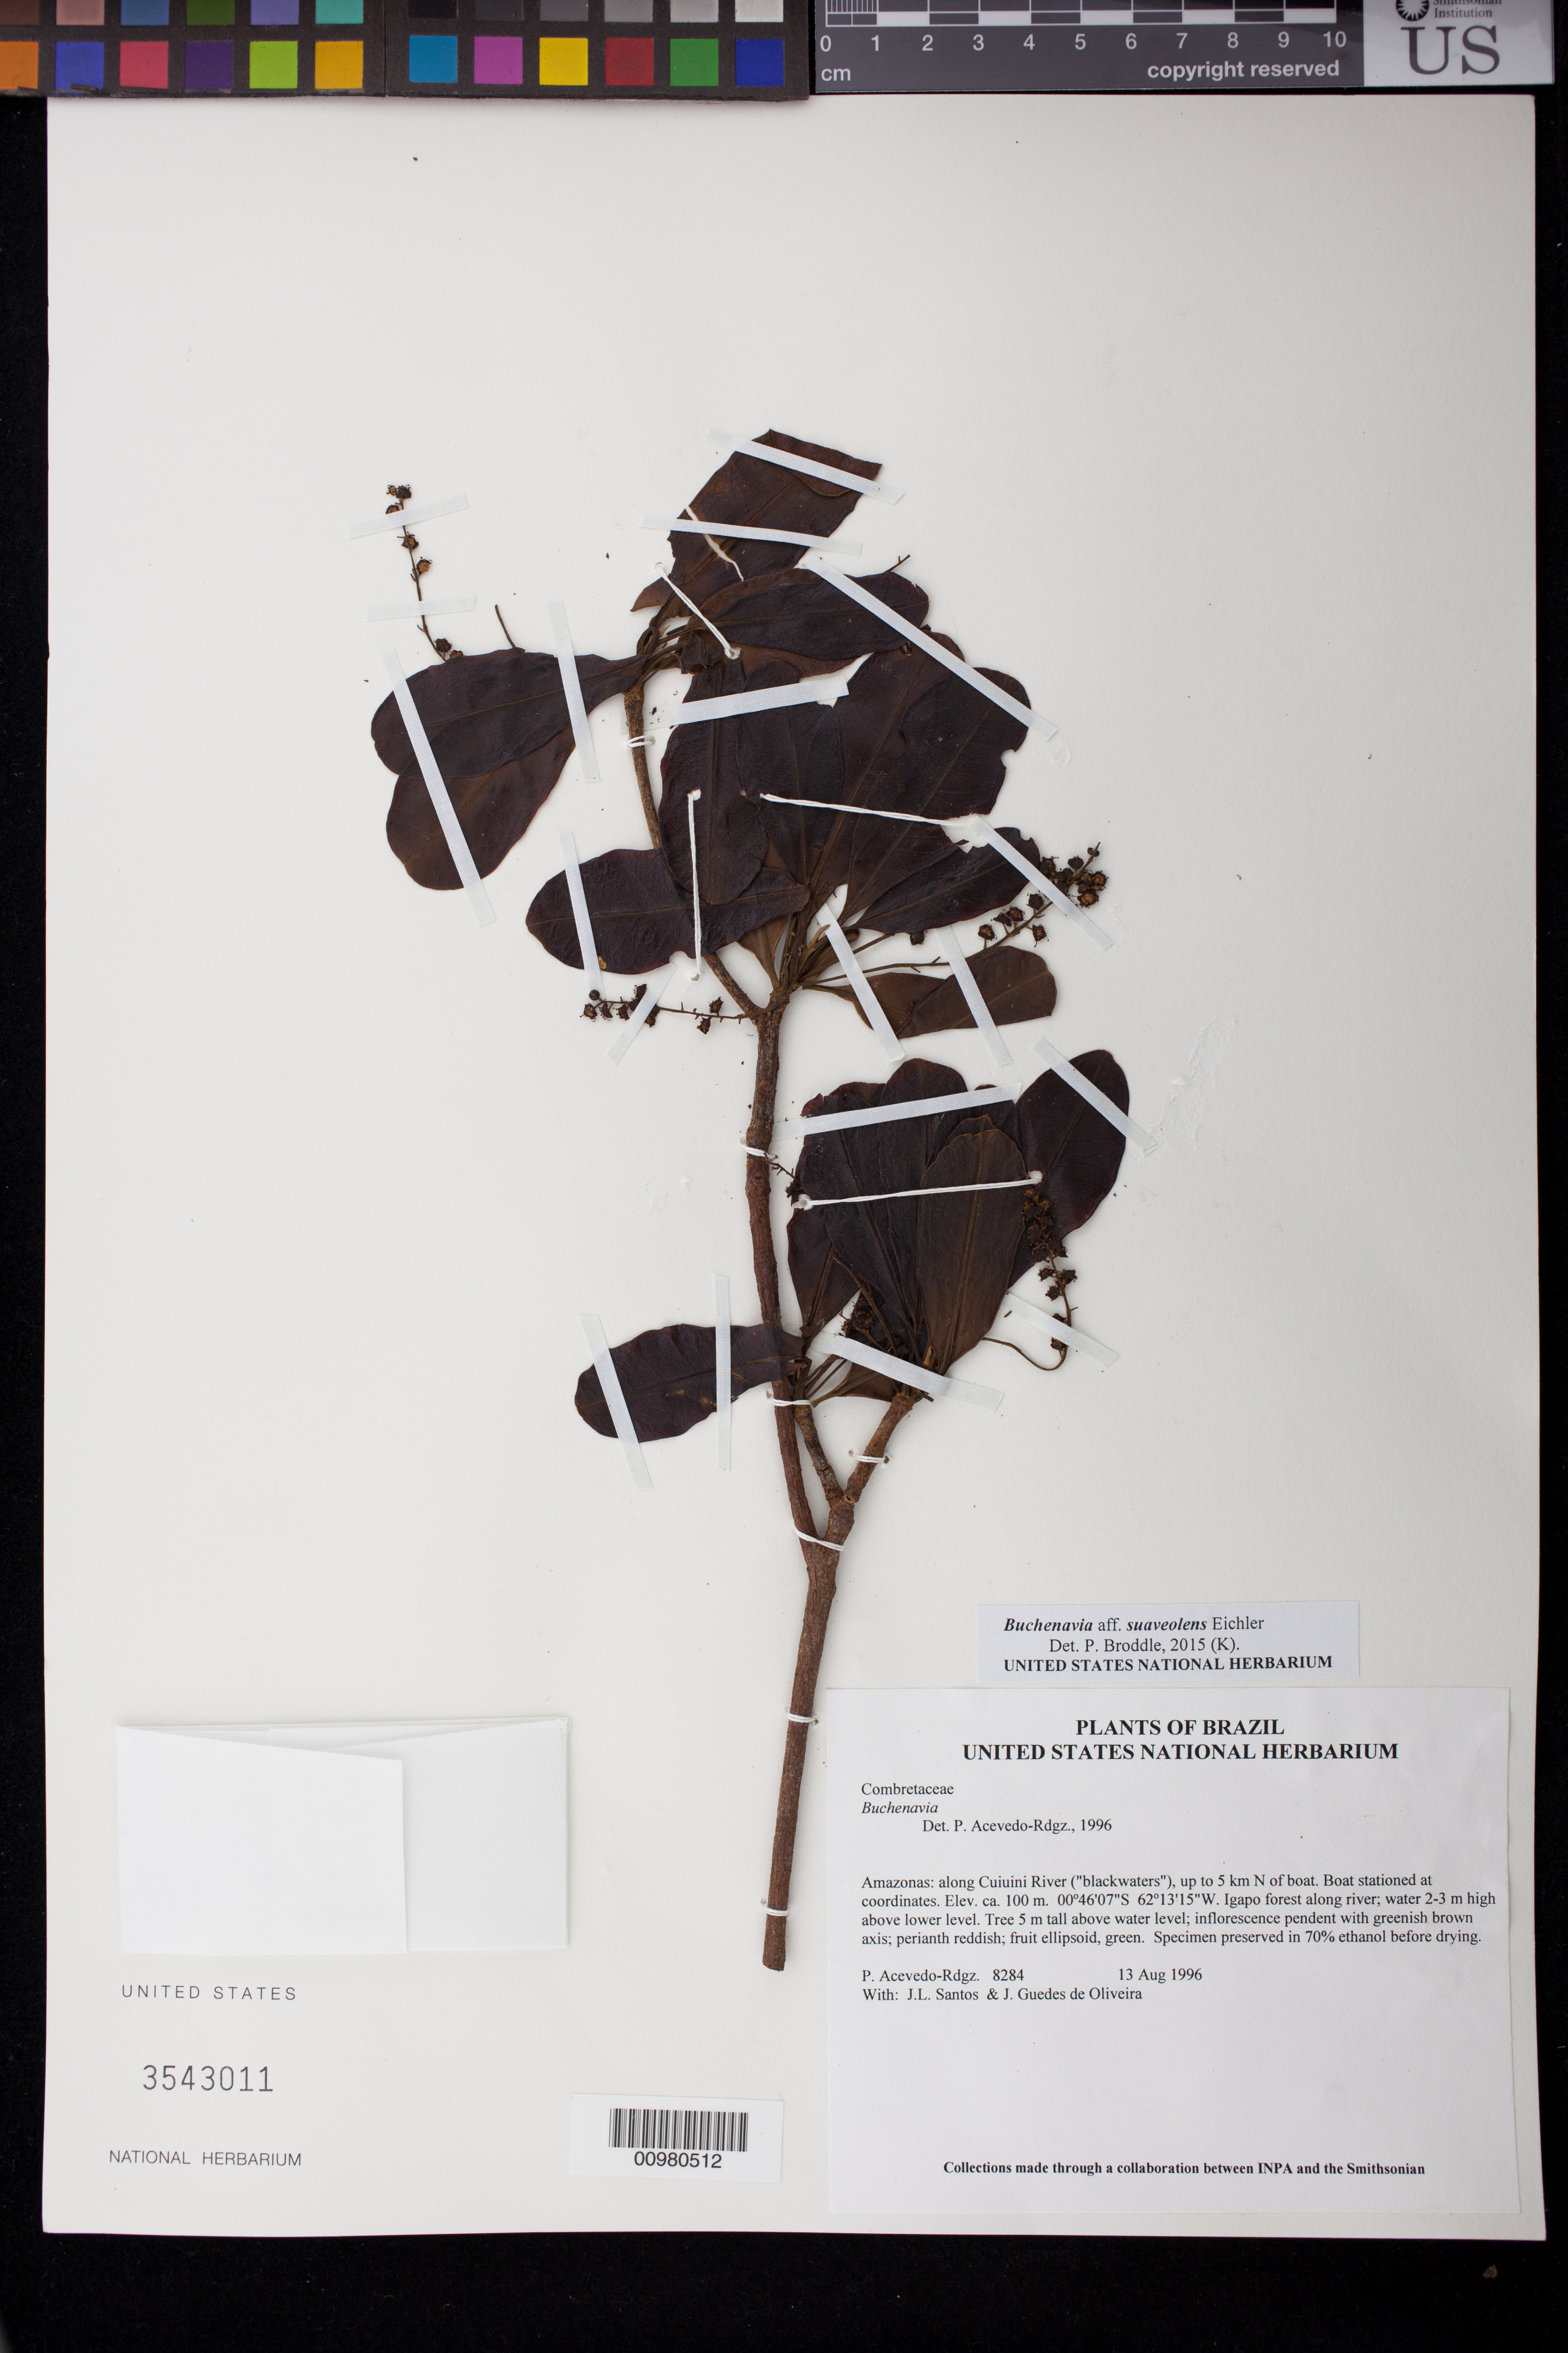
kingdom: Plantae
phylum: Tracheophyta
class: Magnoliopsida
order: Myrtales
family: Combretaceae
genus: Terminalia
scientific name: Terminalia suaveolens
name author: (Eichler) Gere & Boatwr.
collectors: P. Acevedo-Rodr., J. L. Santos & J. Guedes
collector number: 8284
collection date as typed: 13 Aug 1996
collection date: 1996-08-13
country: Brazil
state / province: Amazonas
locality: Amazonas: along Cuiuini River ("blackwaters"), up to 5 km N of boat. Boat stationed at coordinates.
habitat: Igapo forest along river; water 2-3 m high above lower level.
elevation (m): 100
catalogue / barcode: US 3543011